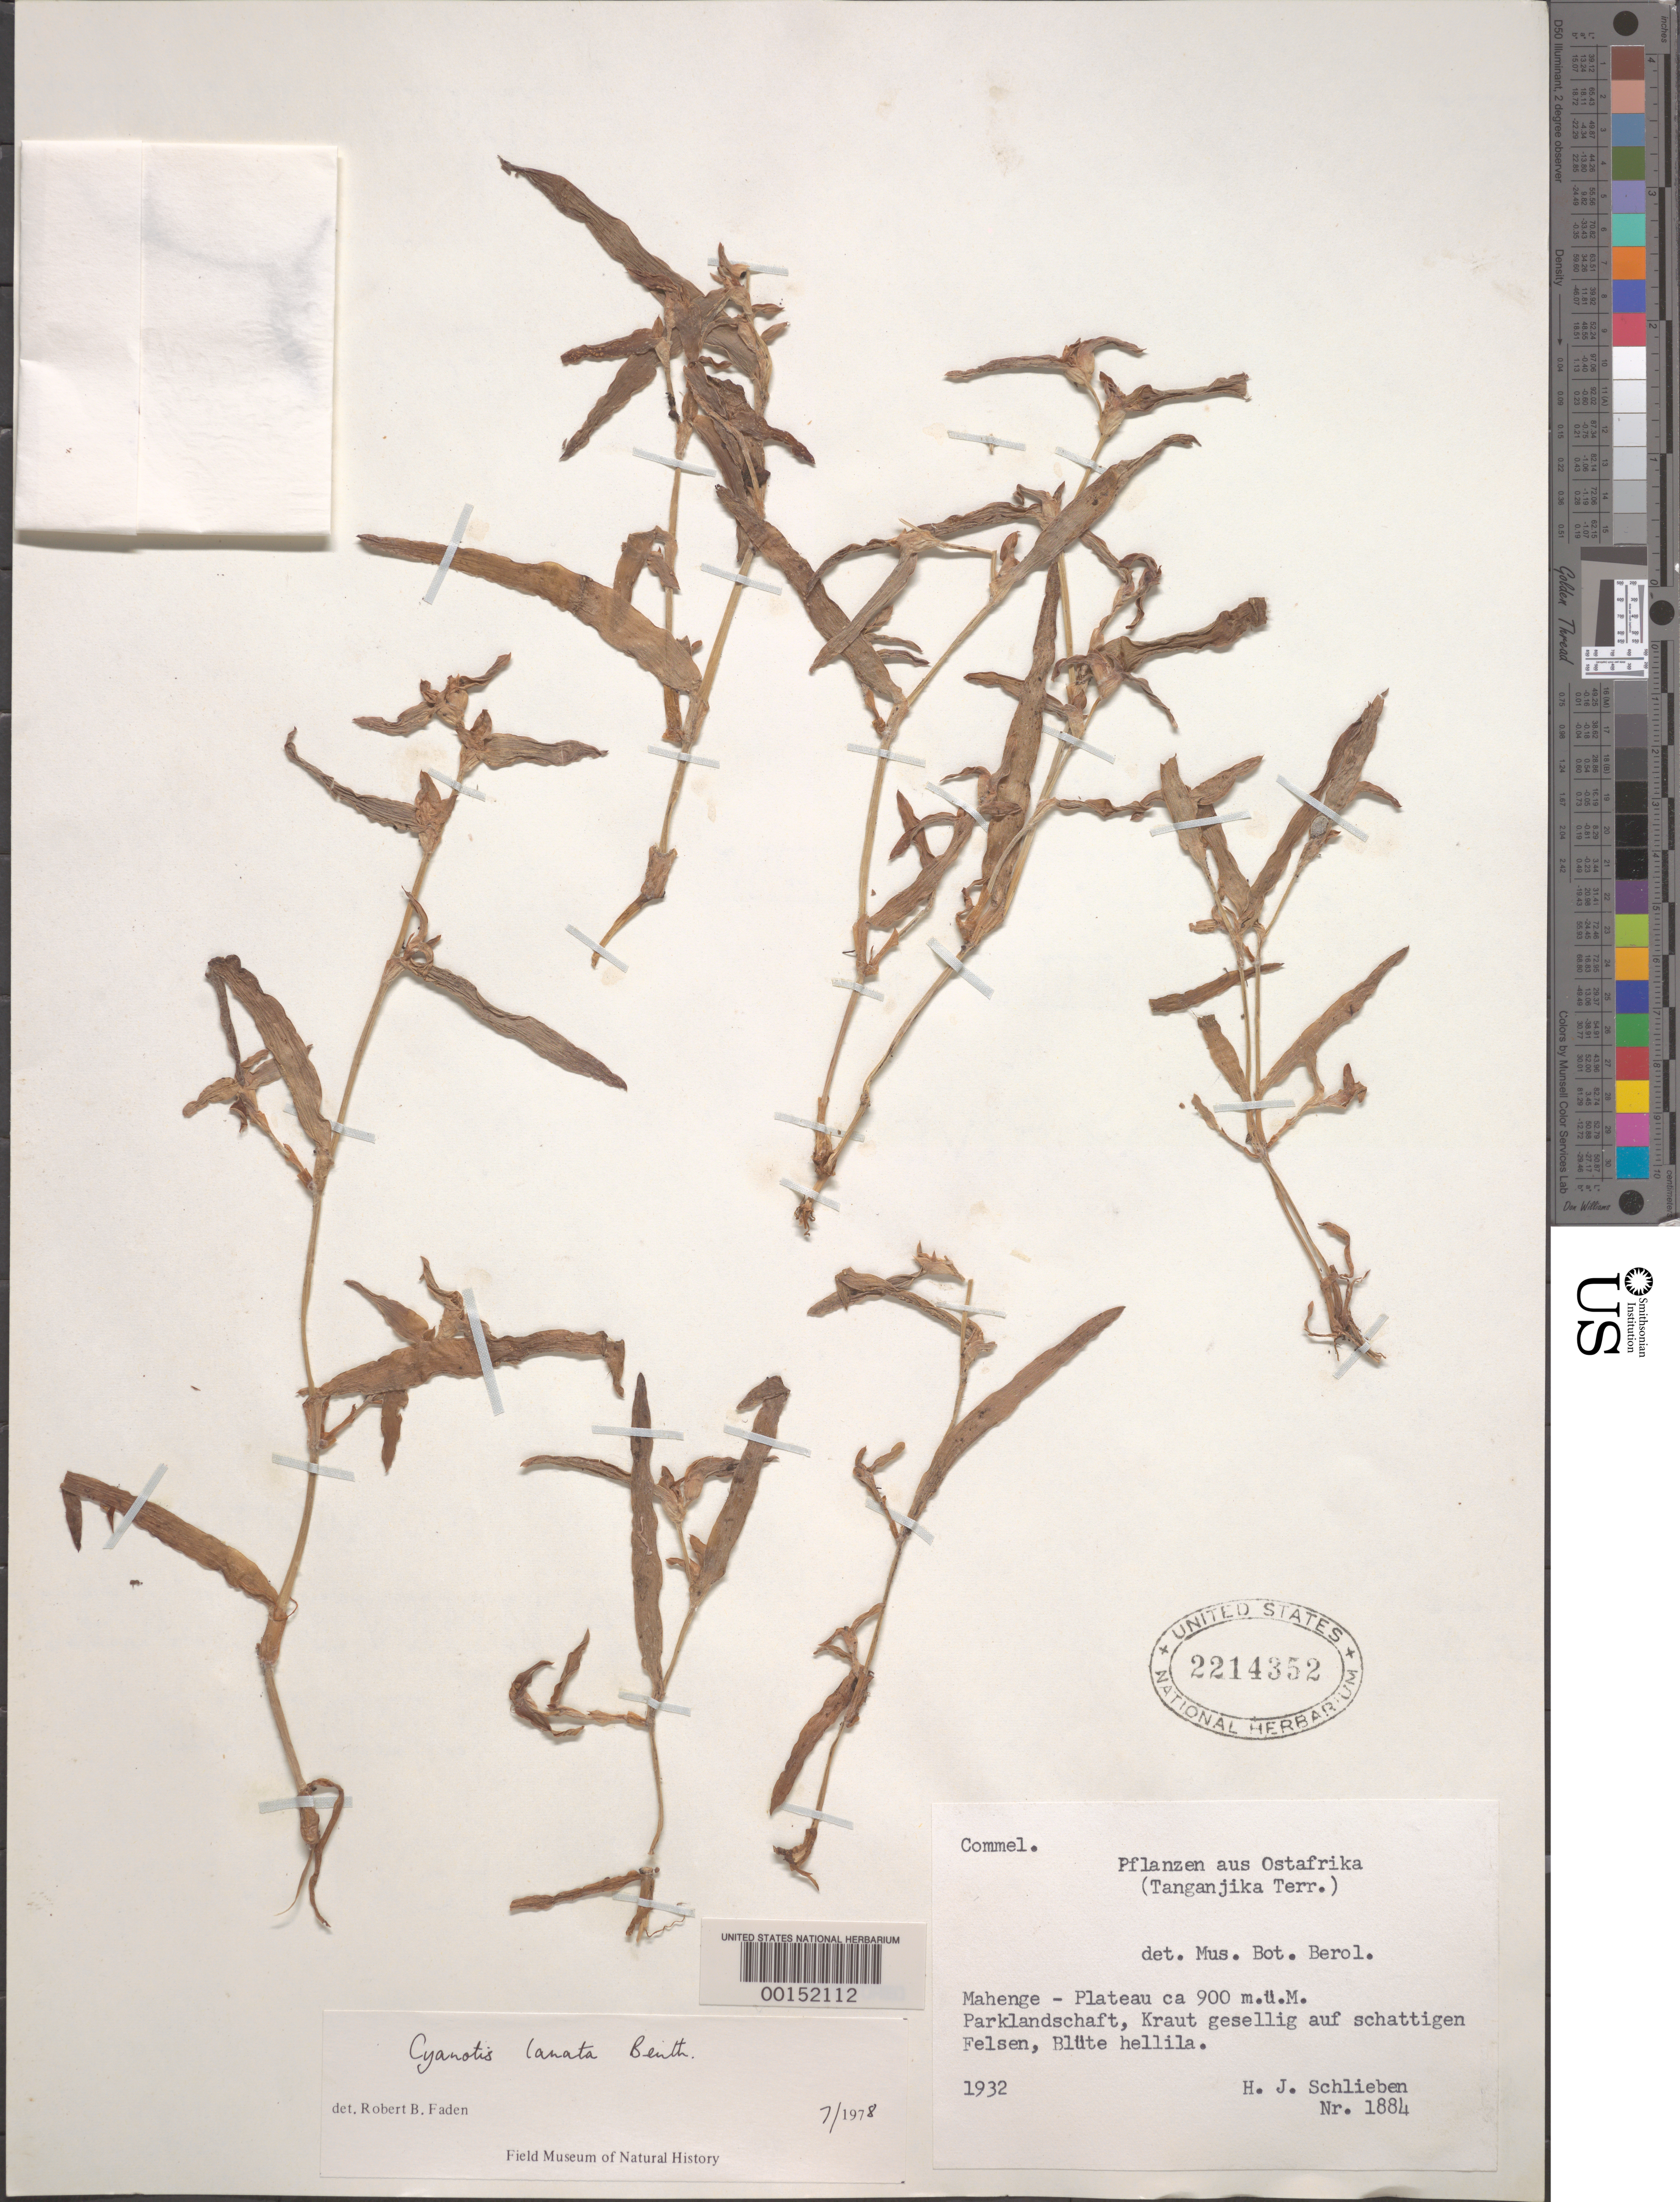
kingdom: Plantae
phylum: Tracheophyta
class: Liliopsida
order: Commelinales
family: Commelinaceae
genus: Cyanotis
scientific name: Cyanotis lanata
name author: Benth.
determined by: Faden, Robert B., (US), Smithsonian Institution - National Museum of Natural History (UNITED STATES)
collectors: H. J. Schlieben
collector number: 1884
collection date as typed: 1932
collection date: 1932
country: Tanzania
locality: Mahenge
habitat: Cultivated soil, park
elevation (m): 900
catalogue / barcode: US 2214352